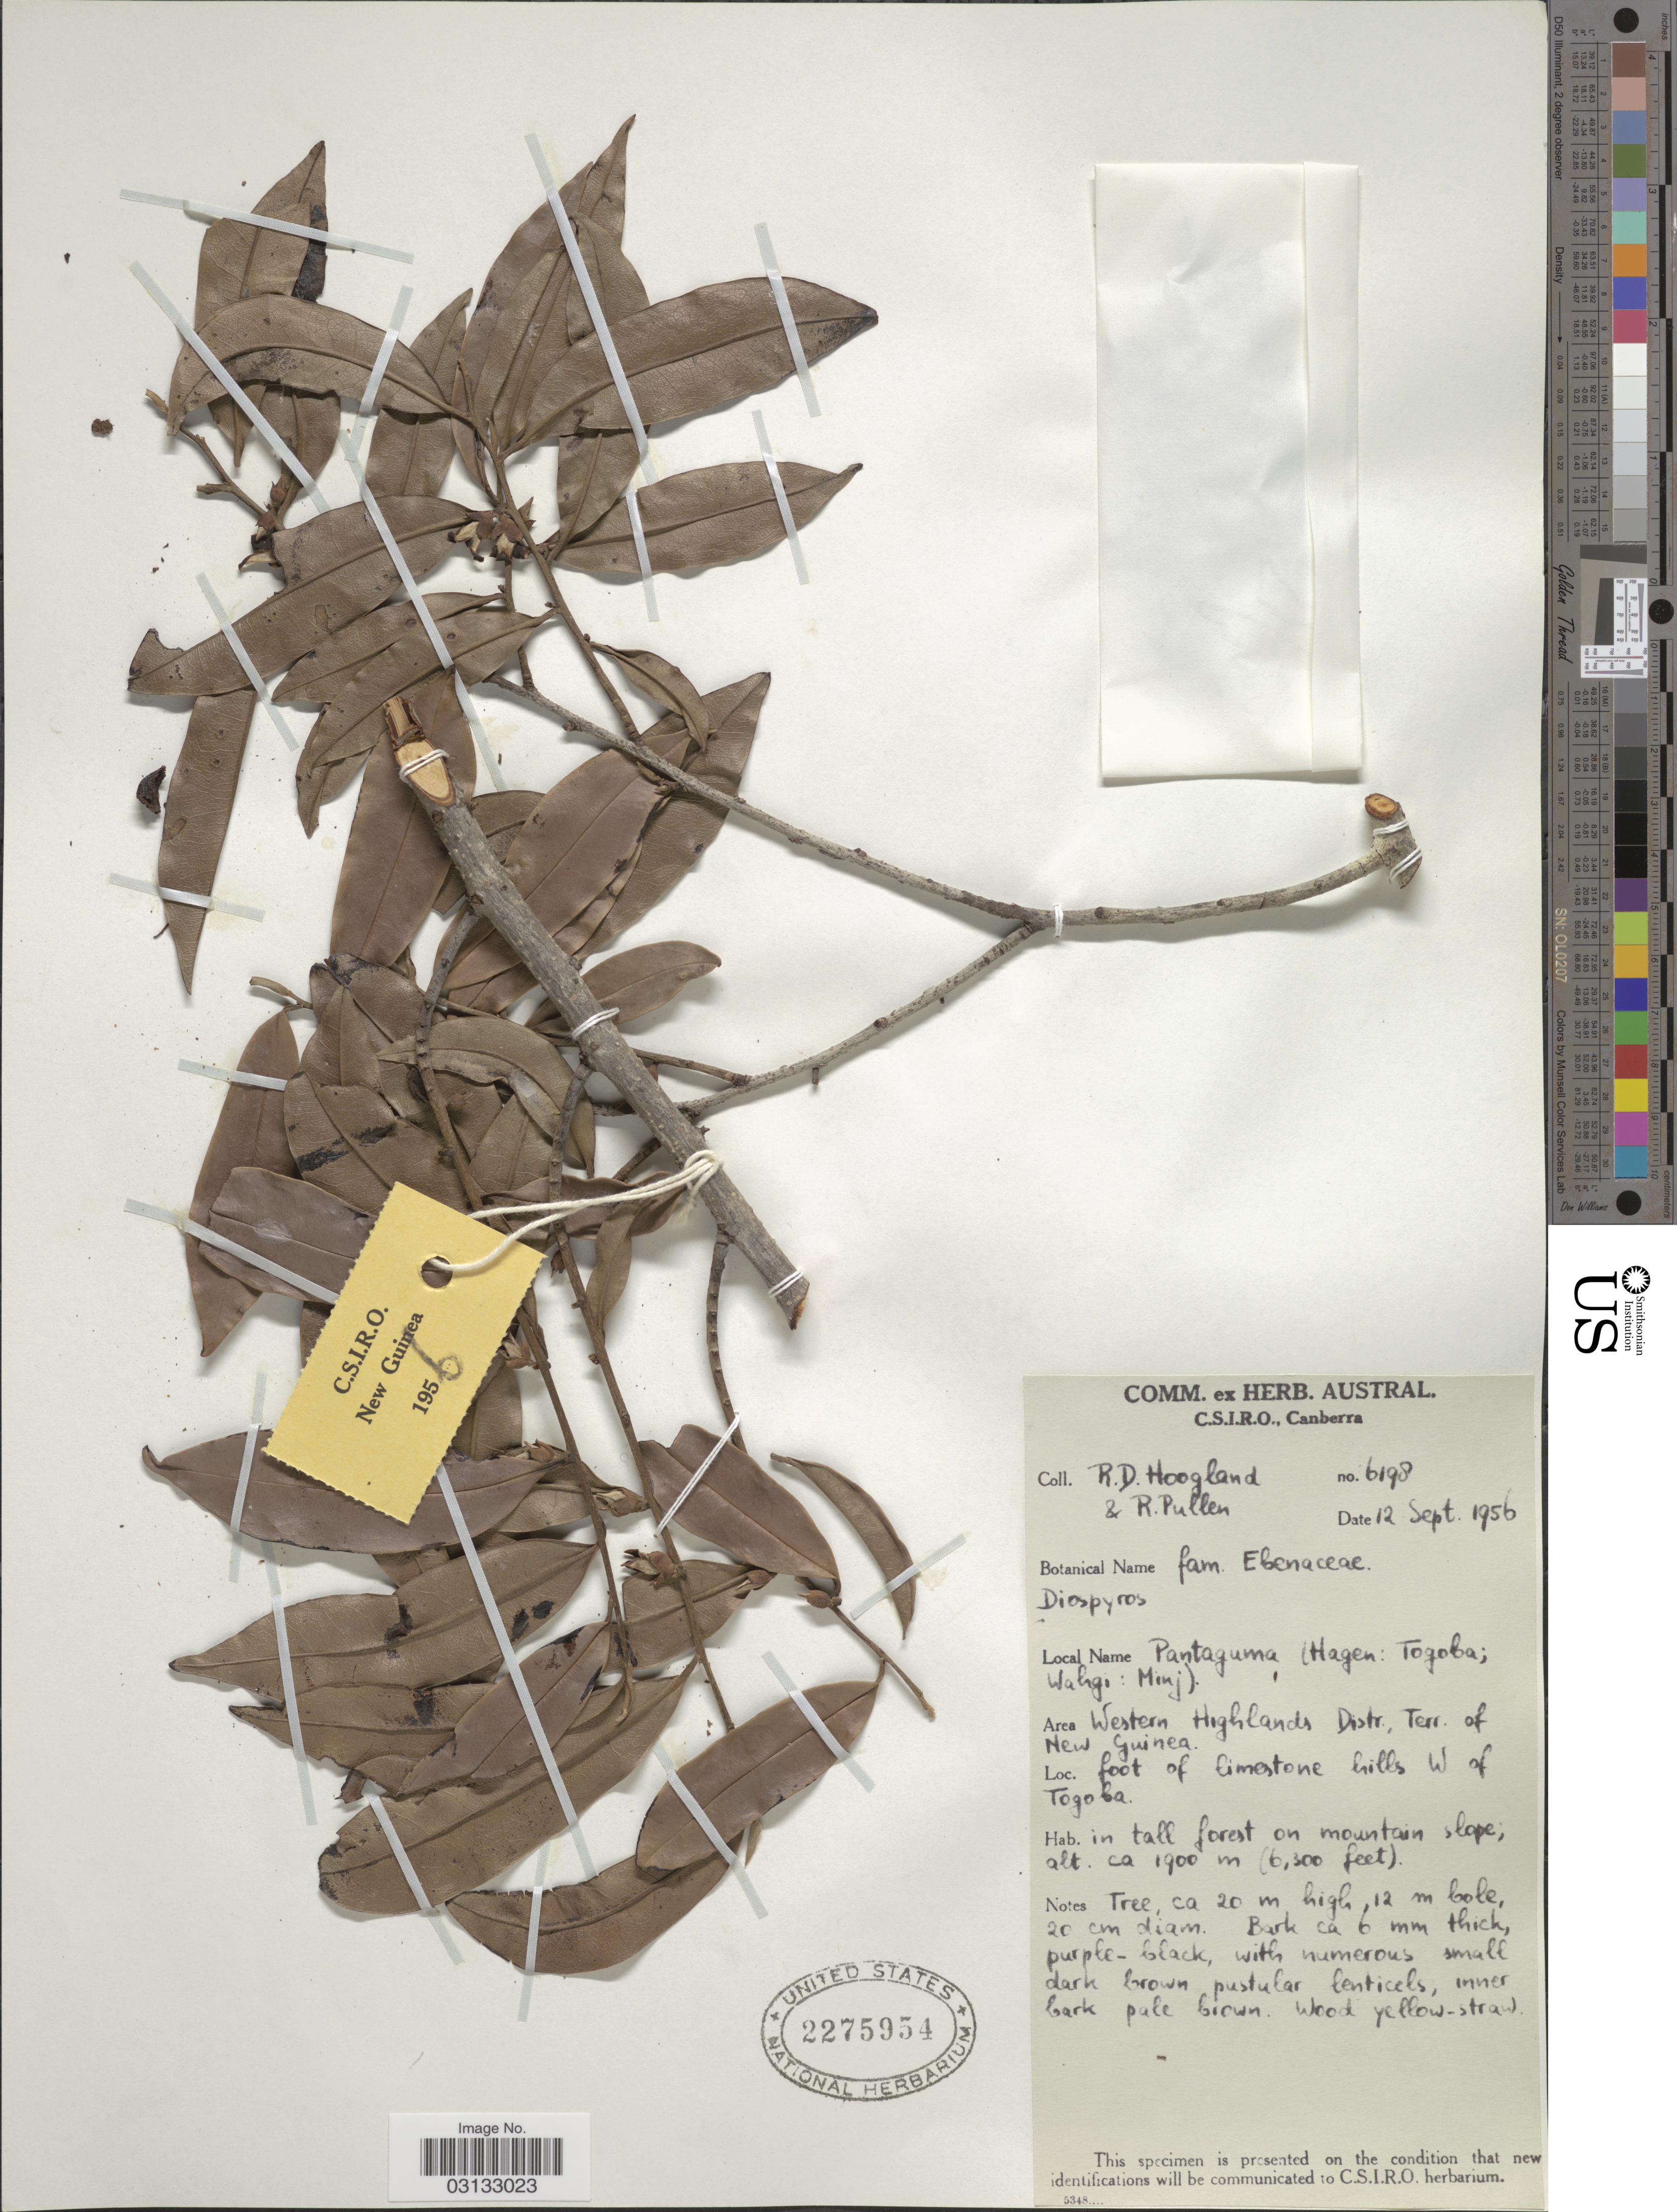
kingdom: Plantae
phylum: Tracheophyta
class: Magnoliopsida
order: Ericales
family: Ebenaceae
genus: Diospyros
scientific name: Diospyros sp.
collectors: R. D. Hoogland & R. Pullen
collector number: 6198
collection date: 1956-09-12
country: Papua New Guinea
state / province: Western Highlands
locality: Western Highlands Distr., Terr. of New Guinea, foot of limestone hills W of Togoba.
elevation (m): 1900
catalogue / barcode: US 2275954